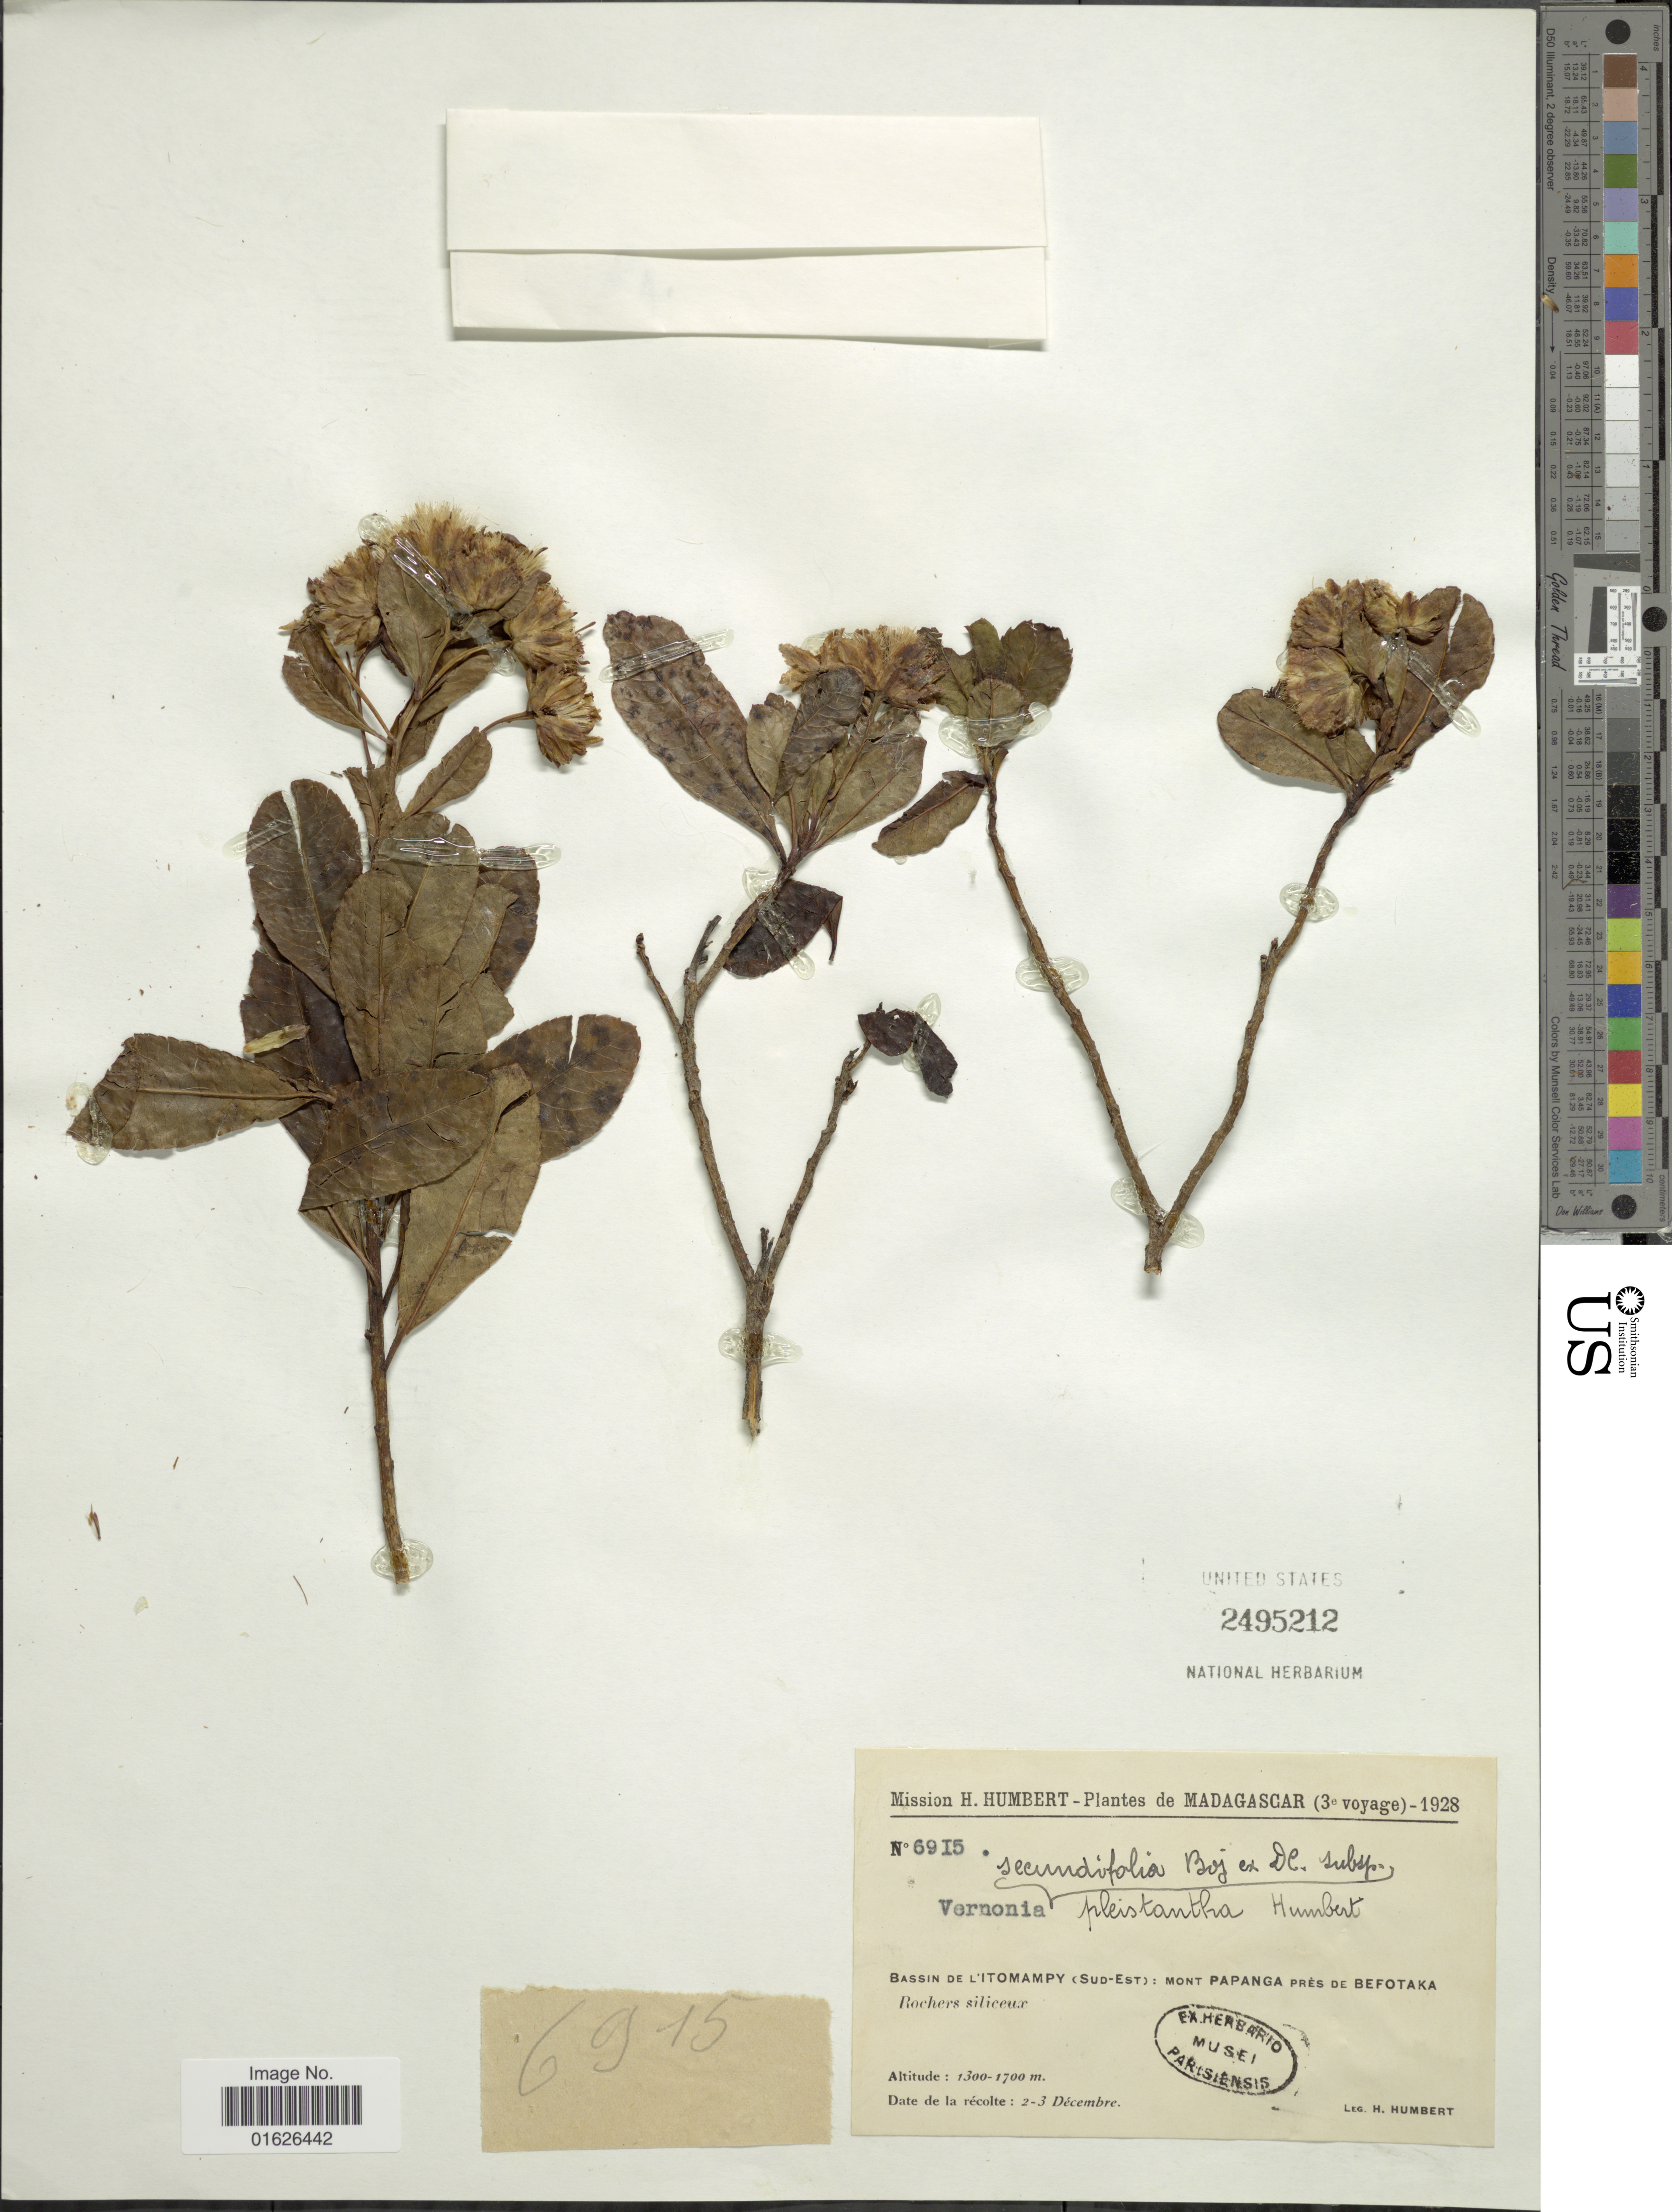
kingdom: Plantae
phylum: Tracheophyta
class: Magnoliopsida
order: Asterales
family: Asteraceae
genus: Gymnanthemum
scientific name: Gymnanthemum pleistanthum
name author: (Humbert) H. Rob.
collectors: H. Humbert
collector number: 6915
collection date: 1928-12-02/1928-12-03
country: Madagascar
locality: Bassin de L'Itomampy ( sud - Est ): Mont Papanga pres de Befotaka, Rochers Siliceiux.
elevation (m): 1300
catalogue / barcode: US 2495212